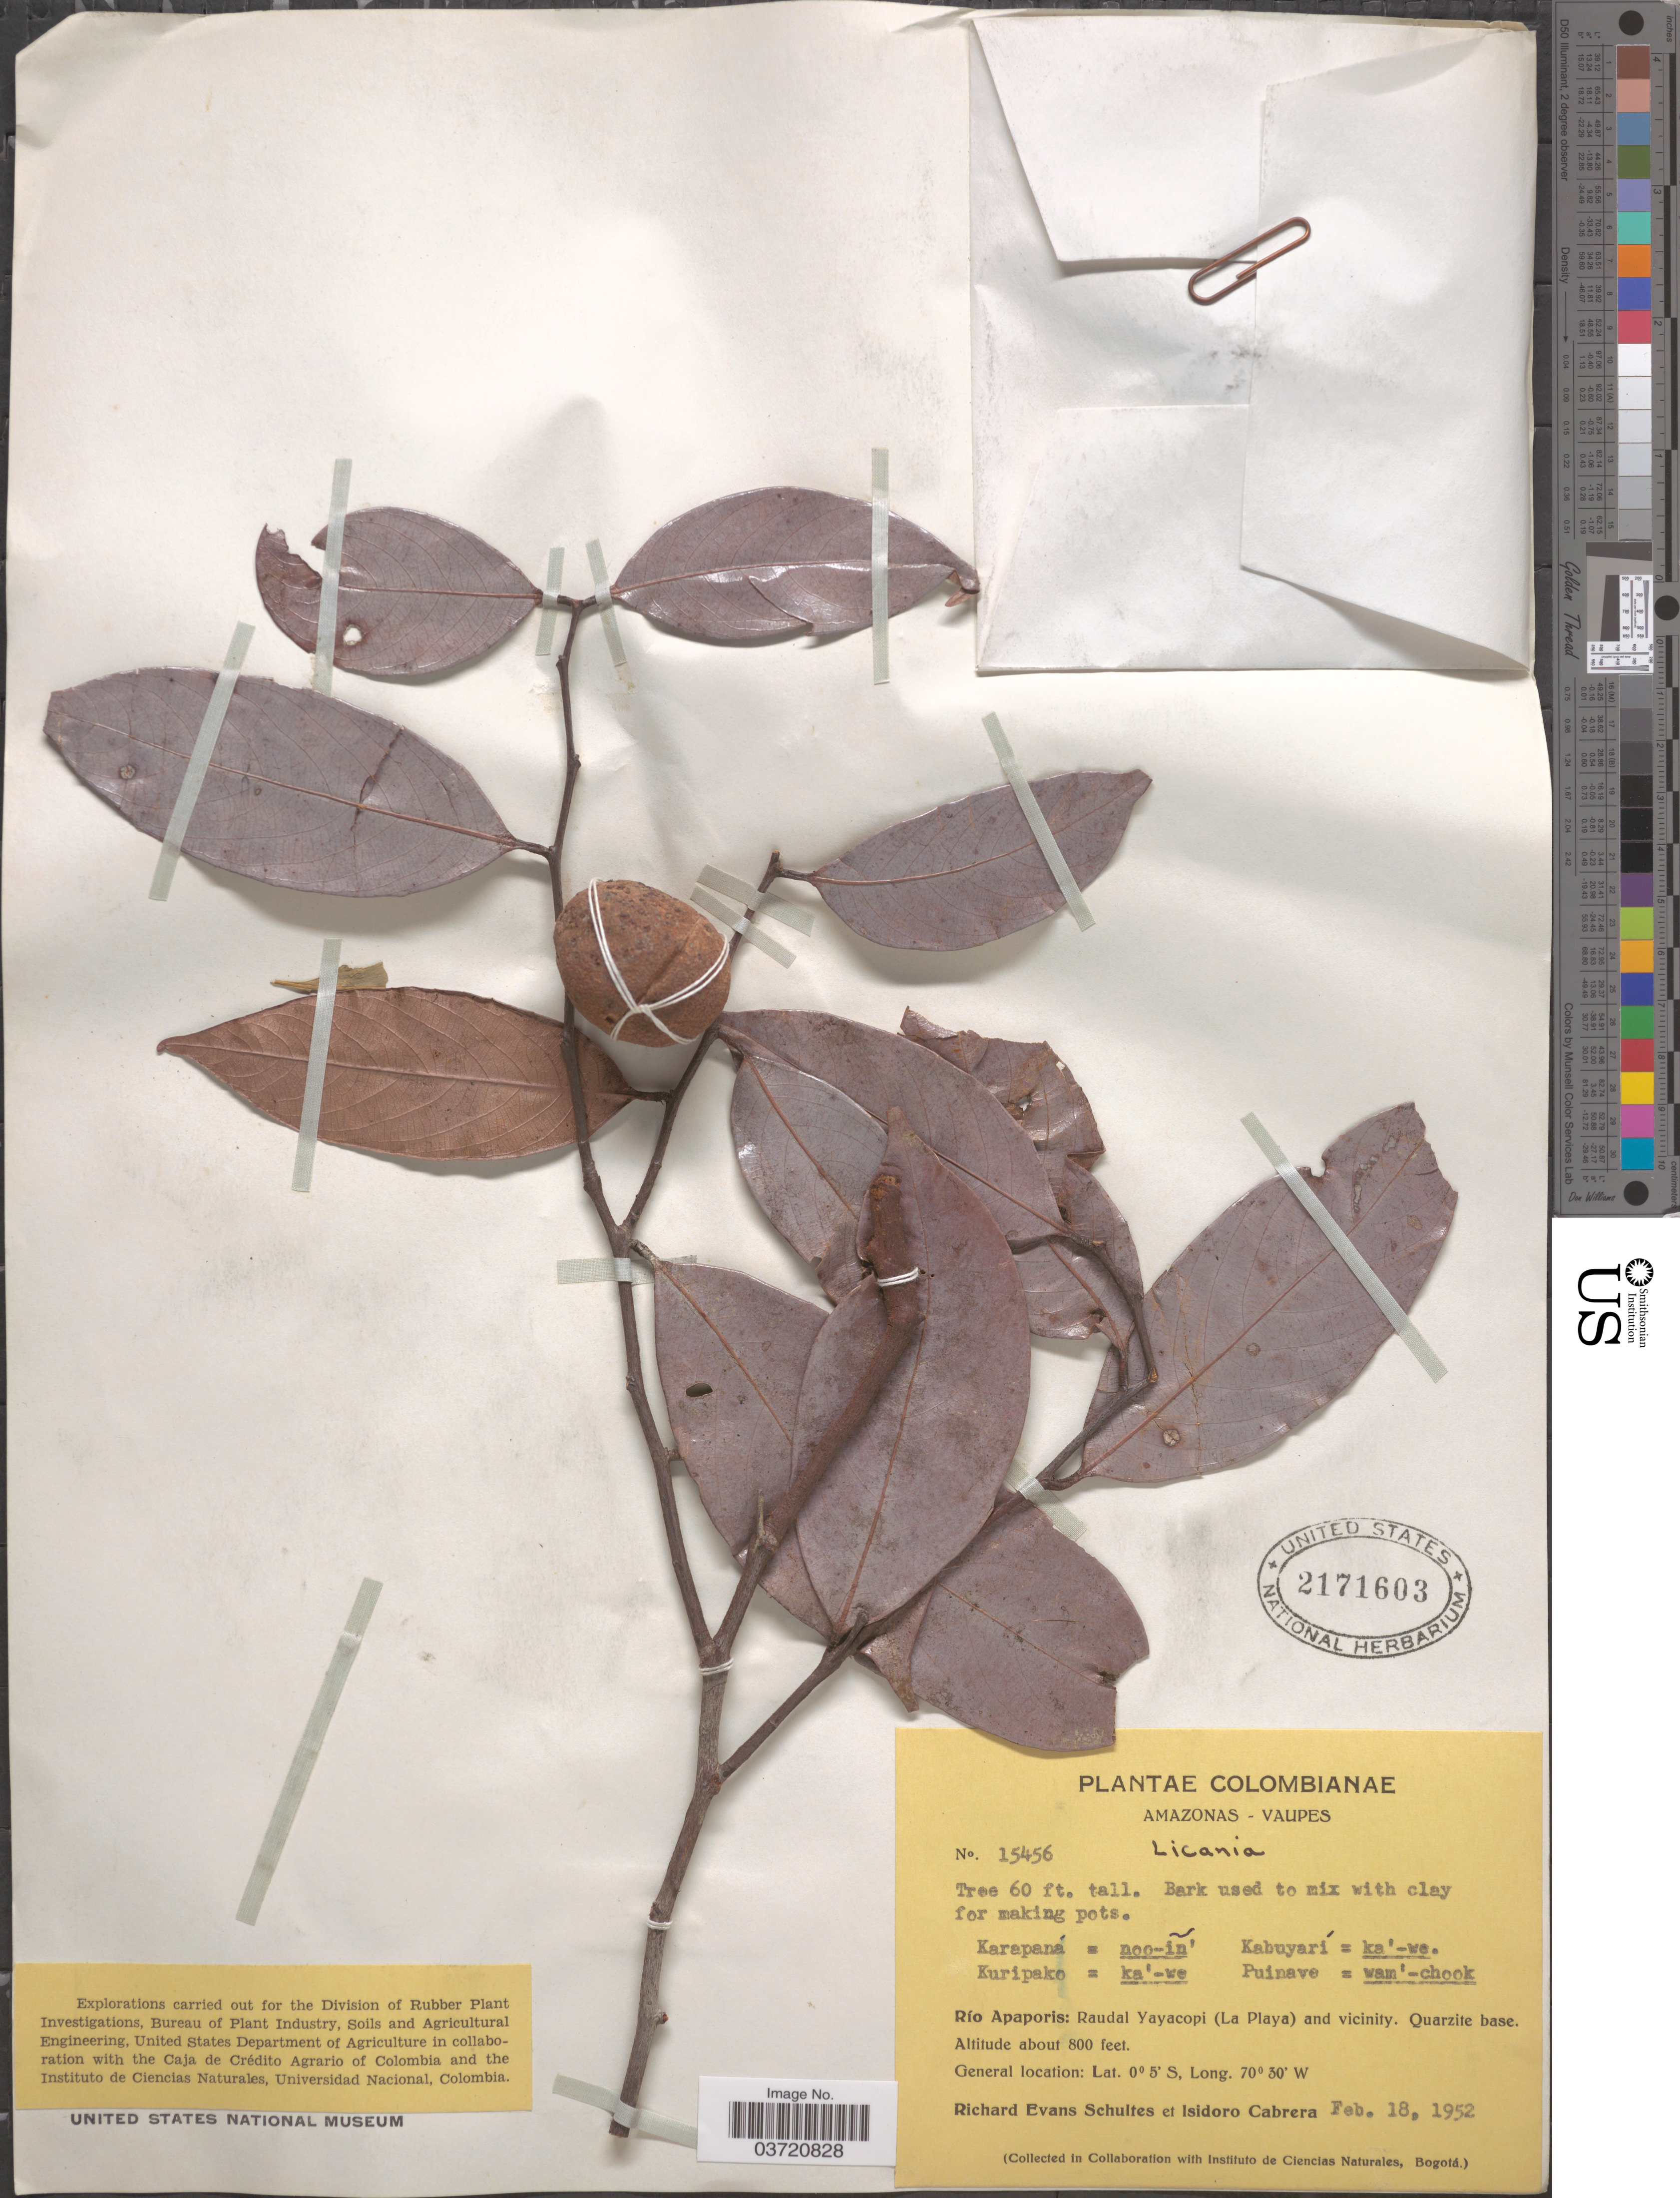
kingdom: Plantae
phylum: Tracheophyta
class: Magnoliopsida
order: Malpighiales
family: Chrysobalanaceae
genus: Licania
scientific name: Licania sp.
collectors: R. E. Schultes & I. Cabrera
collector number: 15456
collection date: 1952-02-18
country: Colombia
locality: Amazonas - Vaupes. Río Apaporis: Raudal Yayacopi (La Playa) and vicinity. Quarzite base.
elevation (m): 244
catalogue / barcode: US 2171603